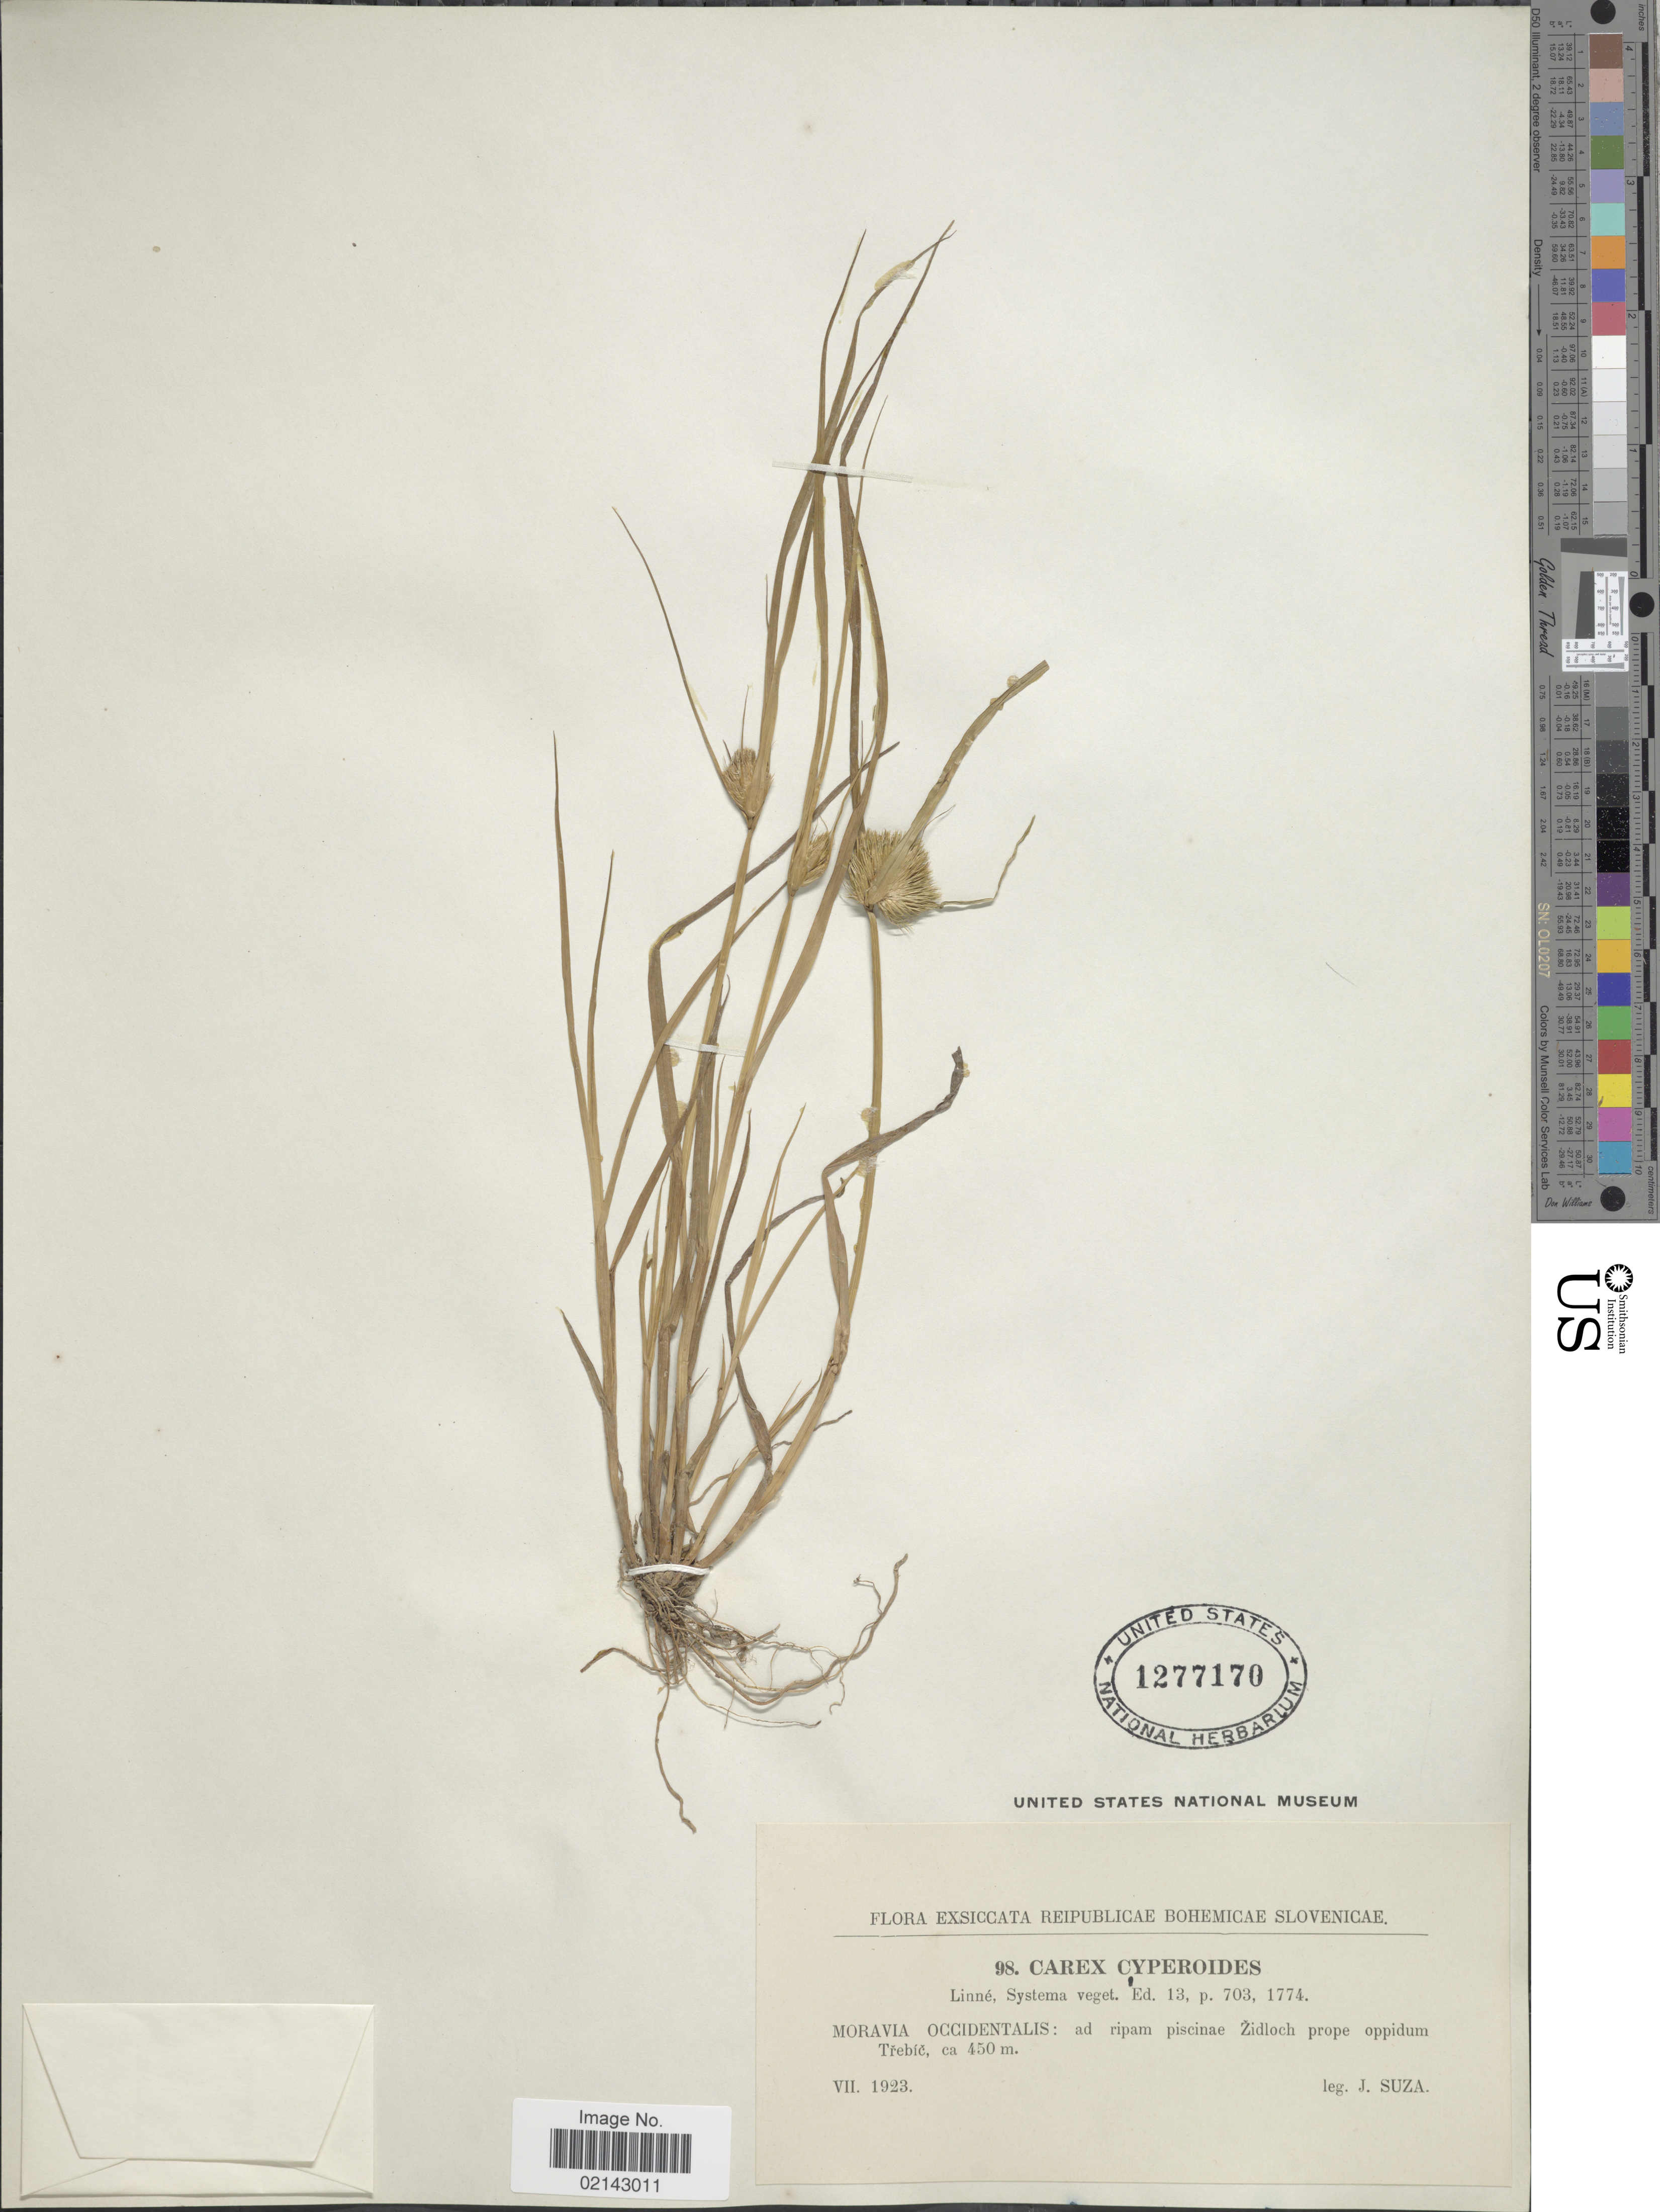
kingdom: Plantae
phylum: Tracheophyta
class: Liliopsida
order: Poales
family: Cyperaceae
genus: Carex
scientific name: Carex bohemica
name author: Schreb.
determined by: Strong, Mark T., (BOT), Smithsonian Institution - National Museum of Natural History (UNITED STATES)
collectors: J. Suza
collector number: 98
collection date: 1923-07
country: Czechia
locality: Reipublicae Bohemicae Slovenicae, Moravia Occ., ad ripam piscinae Zidloch prope oppidum Trebic.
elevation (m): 450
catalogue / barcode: US 1277170